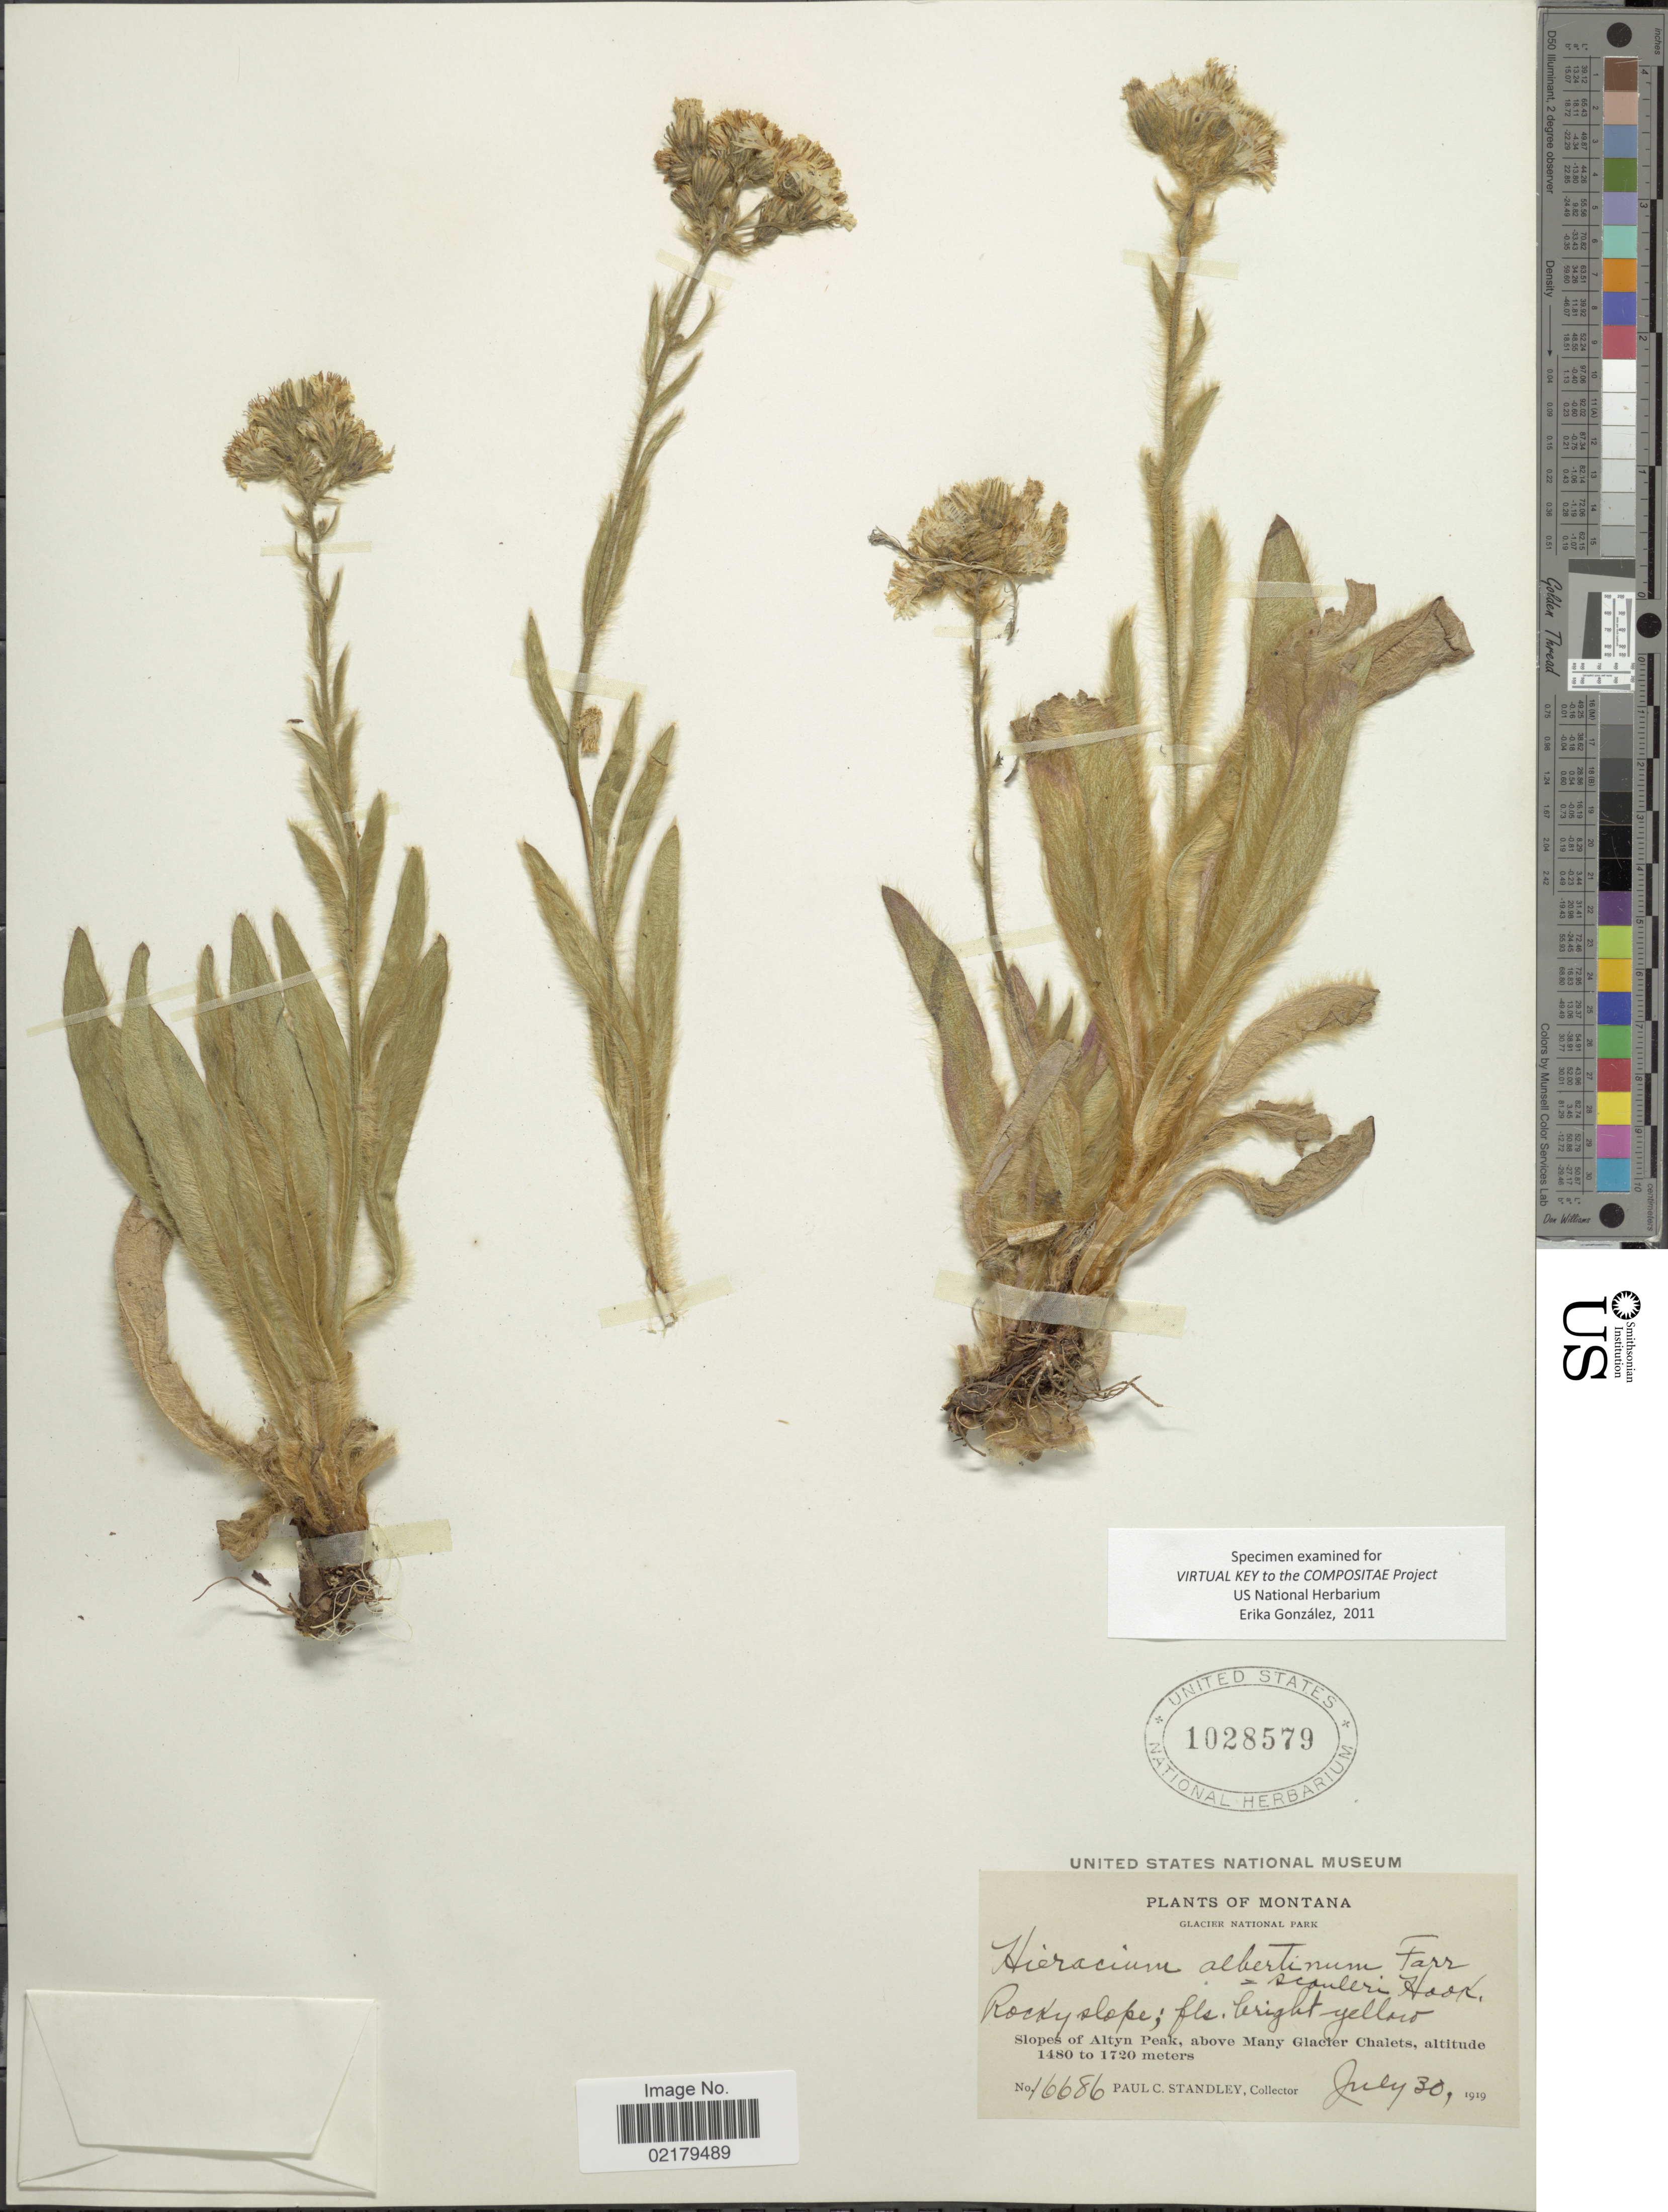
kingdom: Plantae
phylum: Tracheophyta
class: Magnoliopsida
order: Asterales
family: Asteraceae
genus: Hieracium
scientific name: Hieracium scouleri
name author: Hook.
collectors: P. C. Standley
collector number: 16686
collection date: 1919-07-30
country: United States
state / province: Montana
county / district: Glacier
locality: Glacier National Park, Rocky slope; Slopes of Altyn Peak, above Many Glacier Chalets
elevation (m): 1480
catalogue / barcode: US 1028579